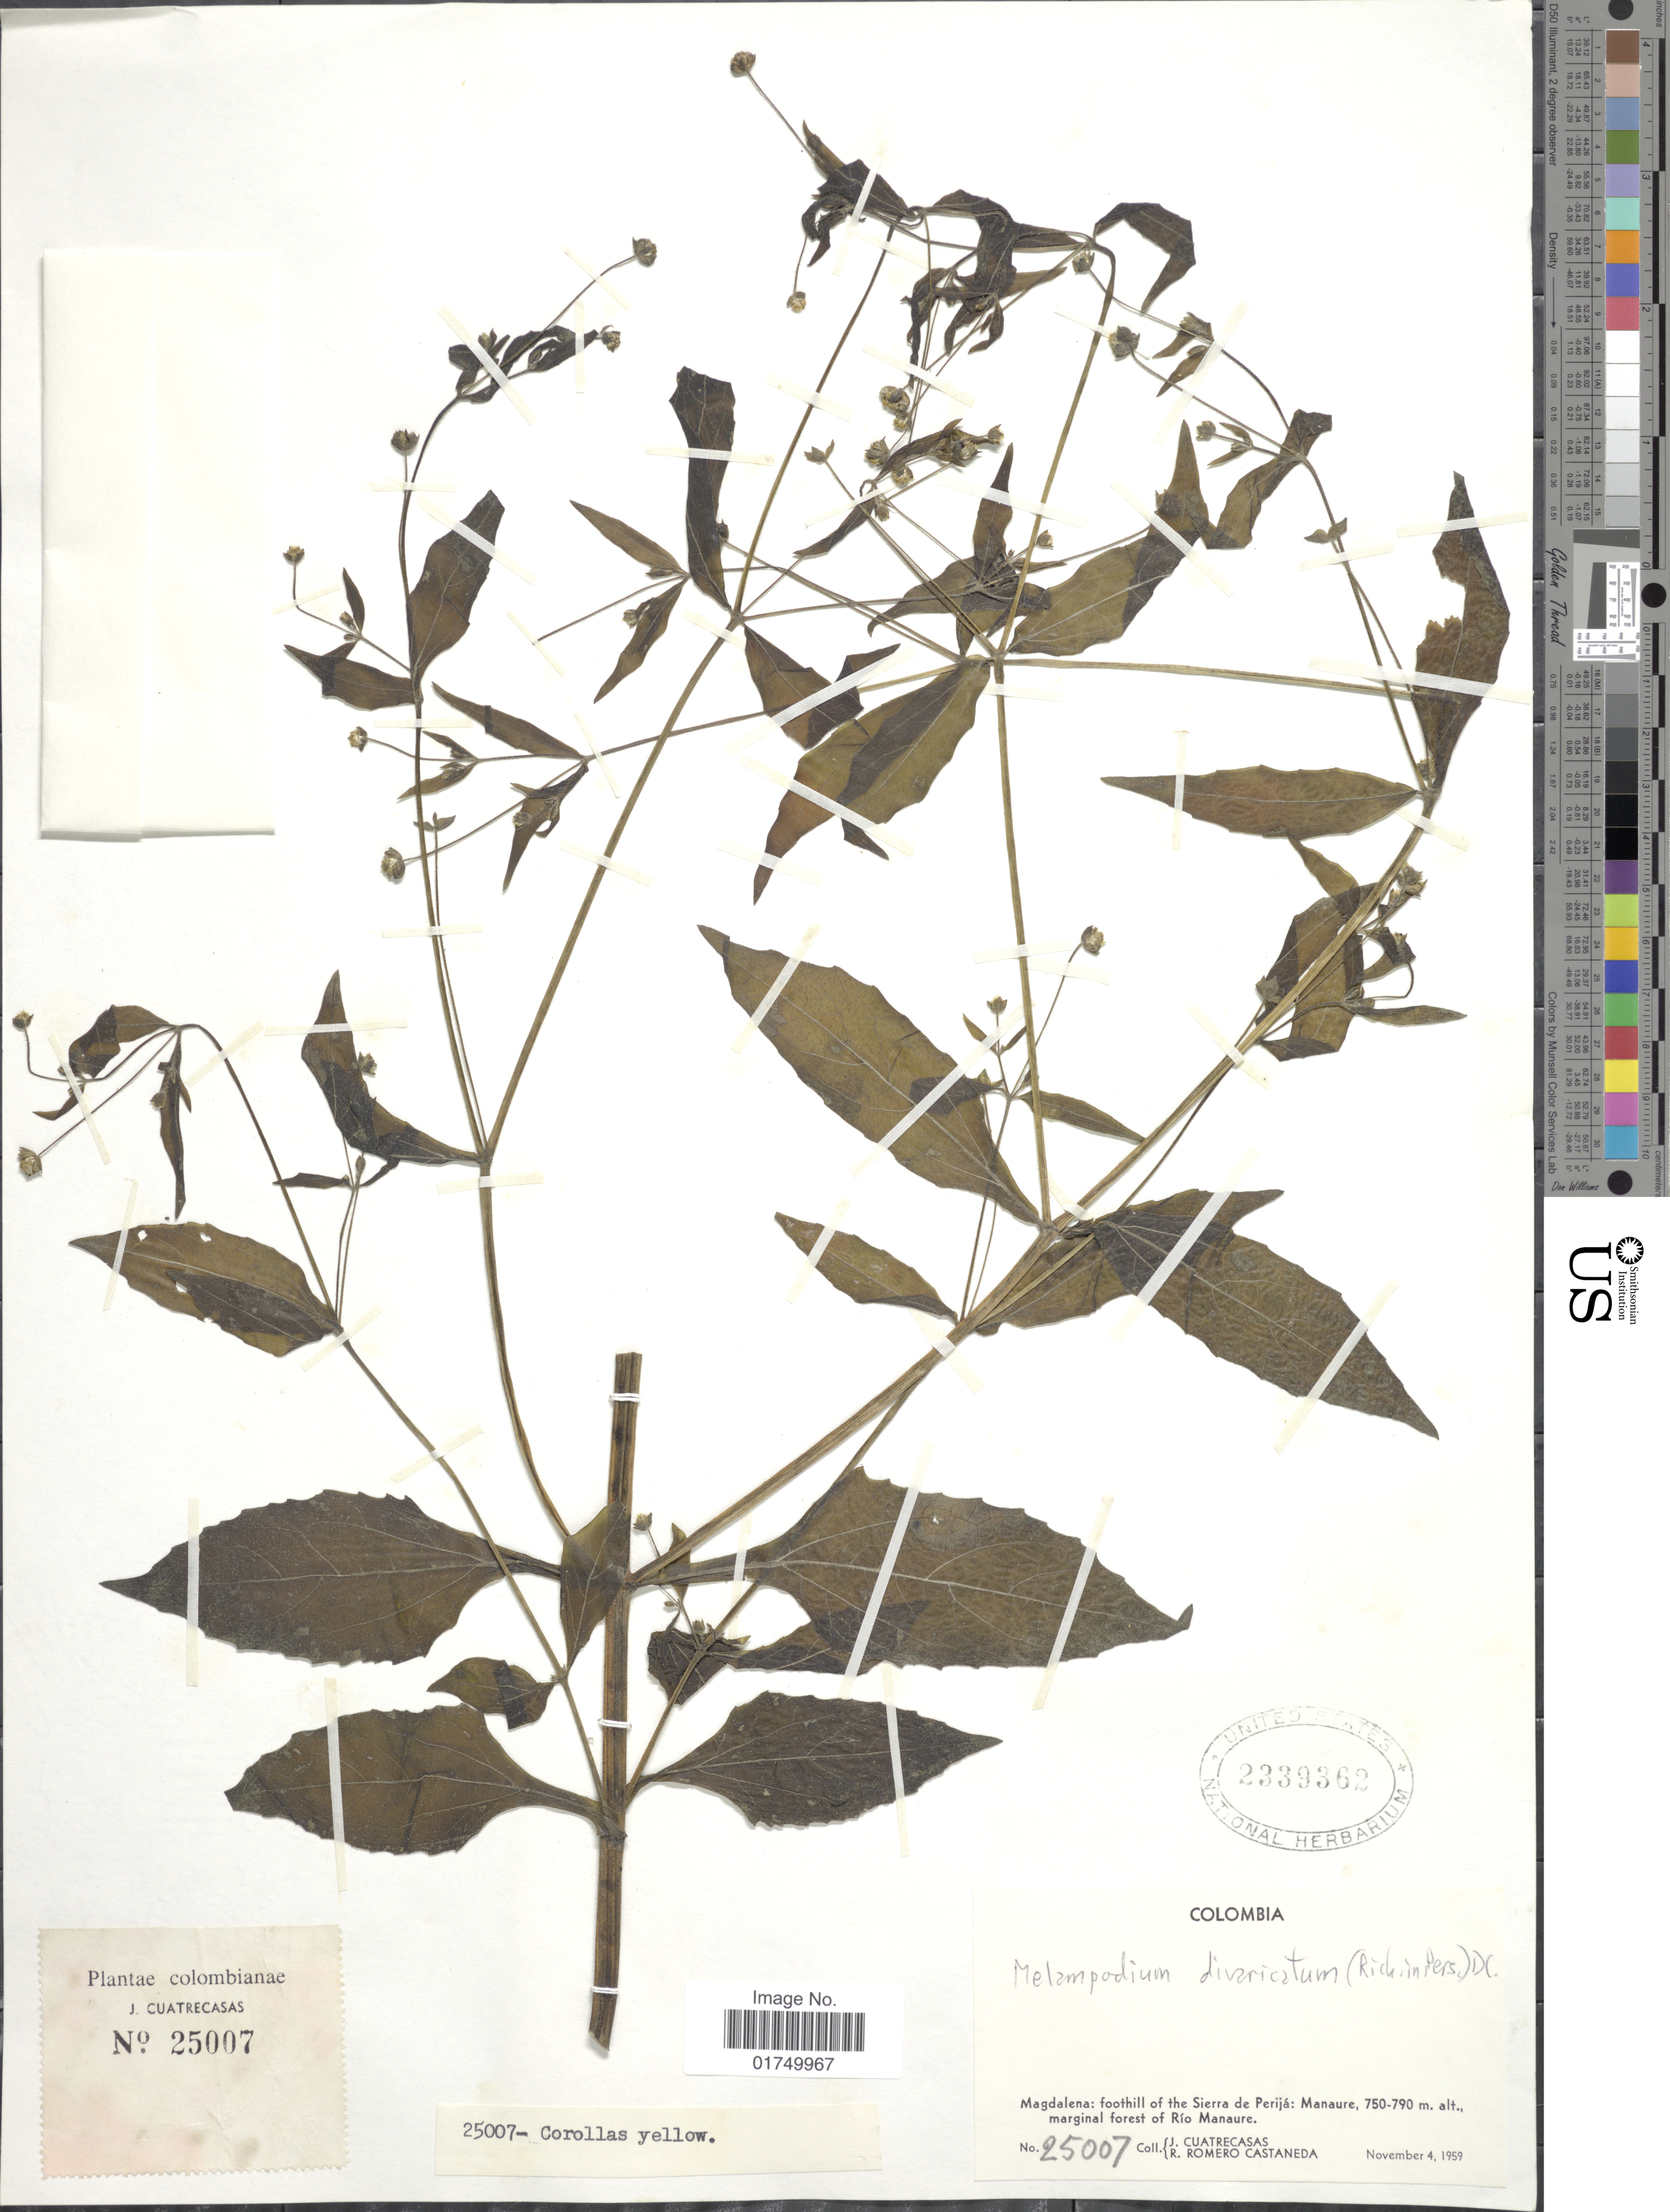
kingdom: Plantae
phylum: Tracheophyta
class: Magnoliopsida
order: Asterales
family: Asteraceae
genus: Melampodium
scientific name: Melampodium divaricatum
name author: (Rich.) DC.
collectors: J. Cuatrecasas & R. Romero Castañeda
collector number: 25007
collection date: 1959-11-04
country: Colombia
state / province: Magdalena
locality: Magdalena: foothill of the Sierra de Perijá: Manaure, marginal forest of Manaure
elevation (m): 750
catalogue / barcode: US 2339362